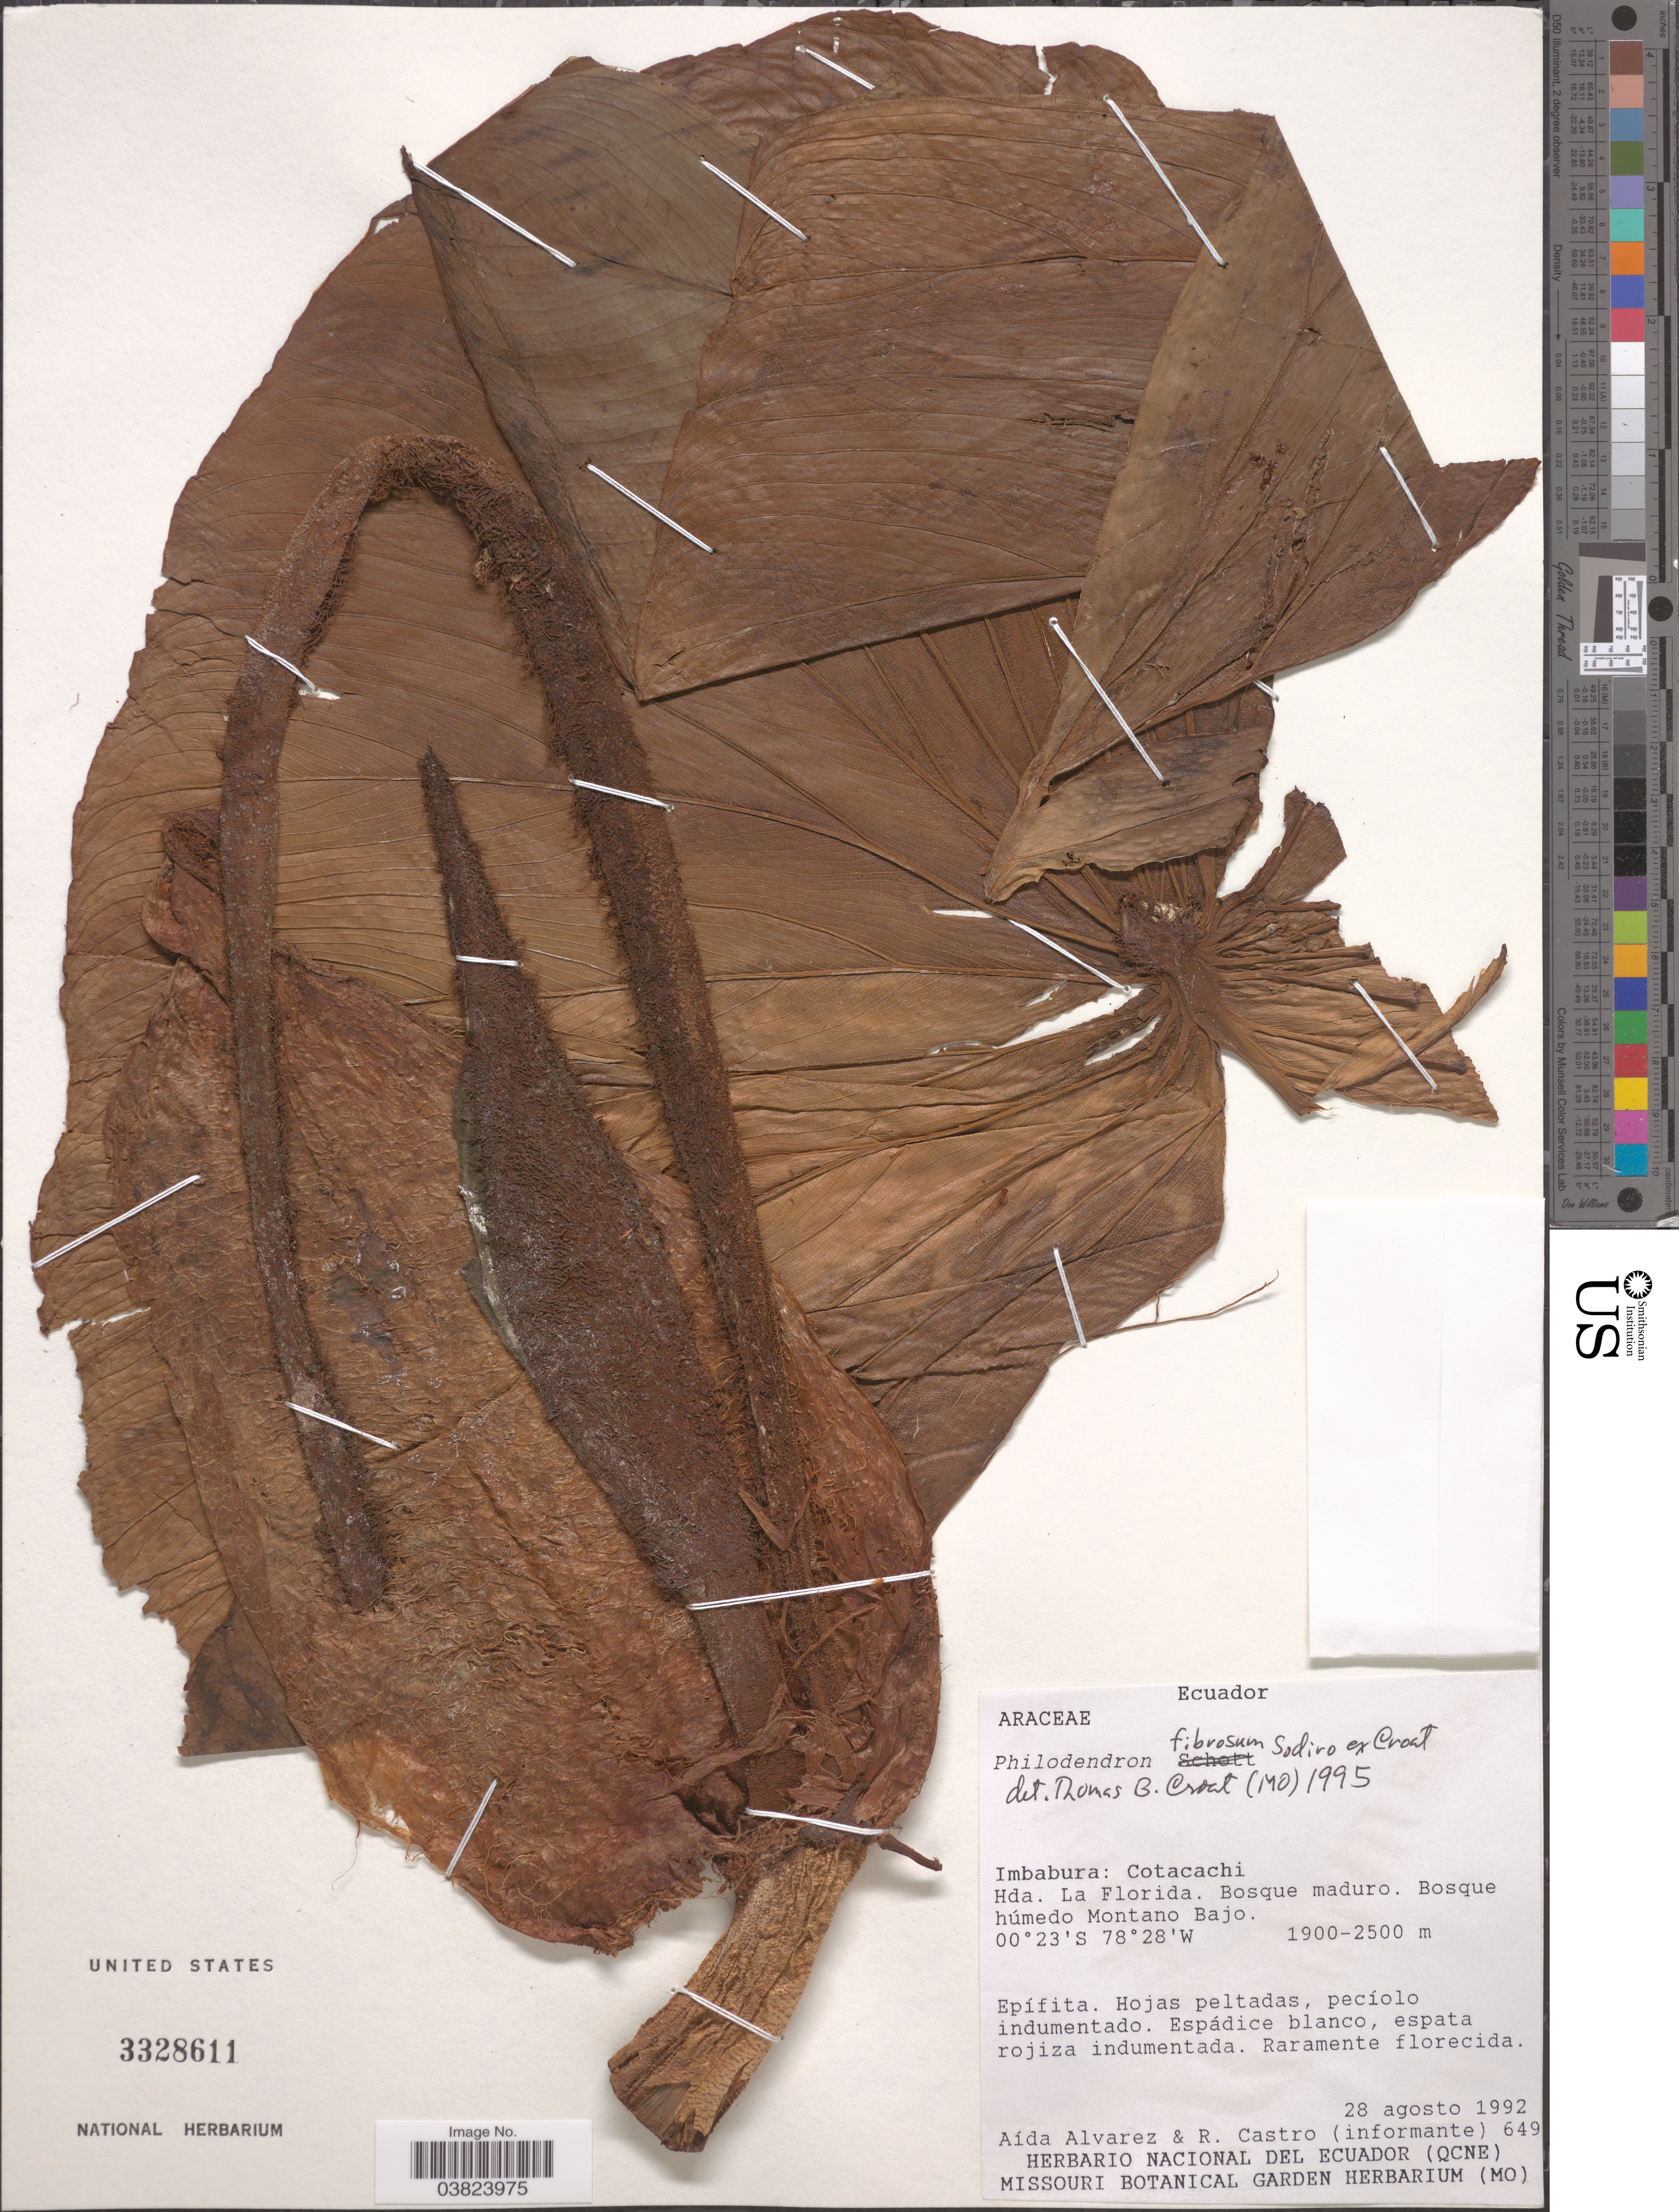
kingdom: Plantae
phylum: Tracheophyta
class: Liliopsida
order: Alismatales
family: Araceae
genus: Philodendron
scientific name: Philodendron fibrosum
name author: Sodiro ex Croat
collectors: A. Alvarez & R. Castro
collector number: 649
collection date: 1992-08-28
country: Ecuador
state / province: Imbabura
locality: Cotacachi. Hda. la Florida. Bosque maduro. Bosque húmedo Montano Bajo.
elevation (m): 1900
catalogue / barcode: US 3328611